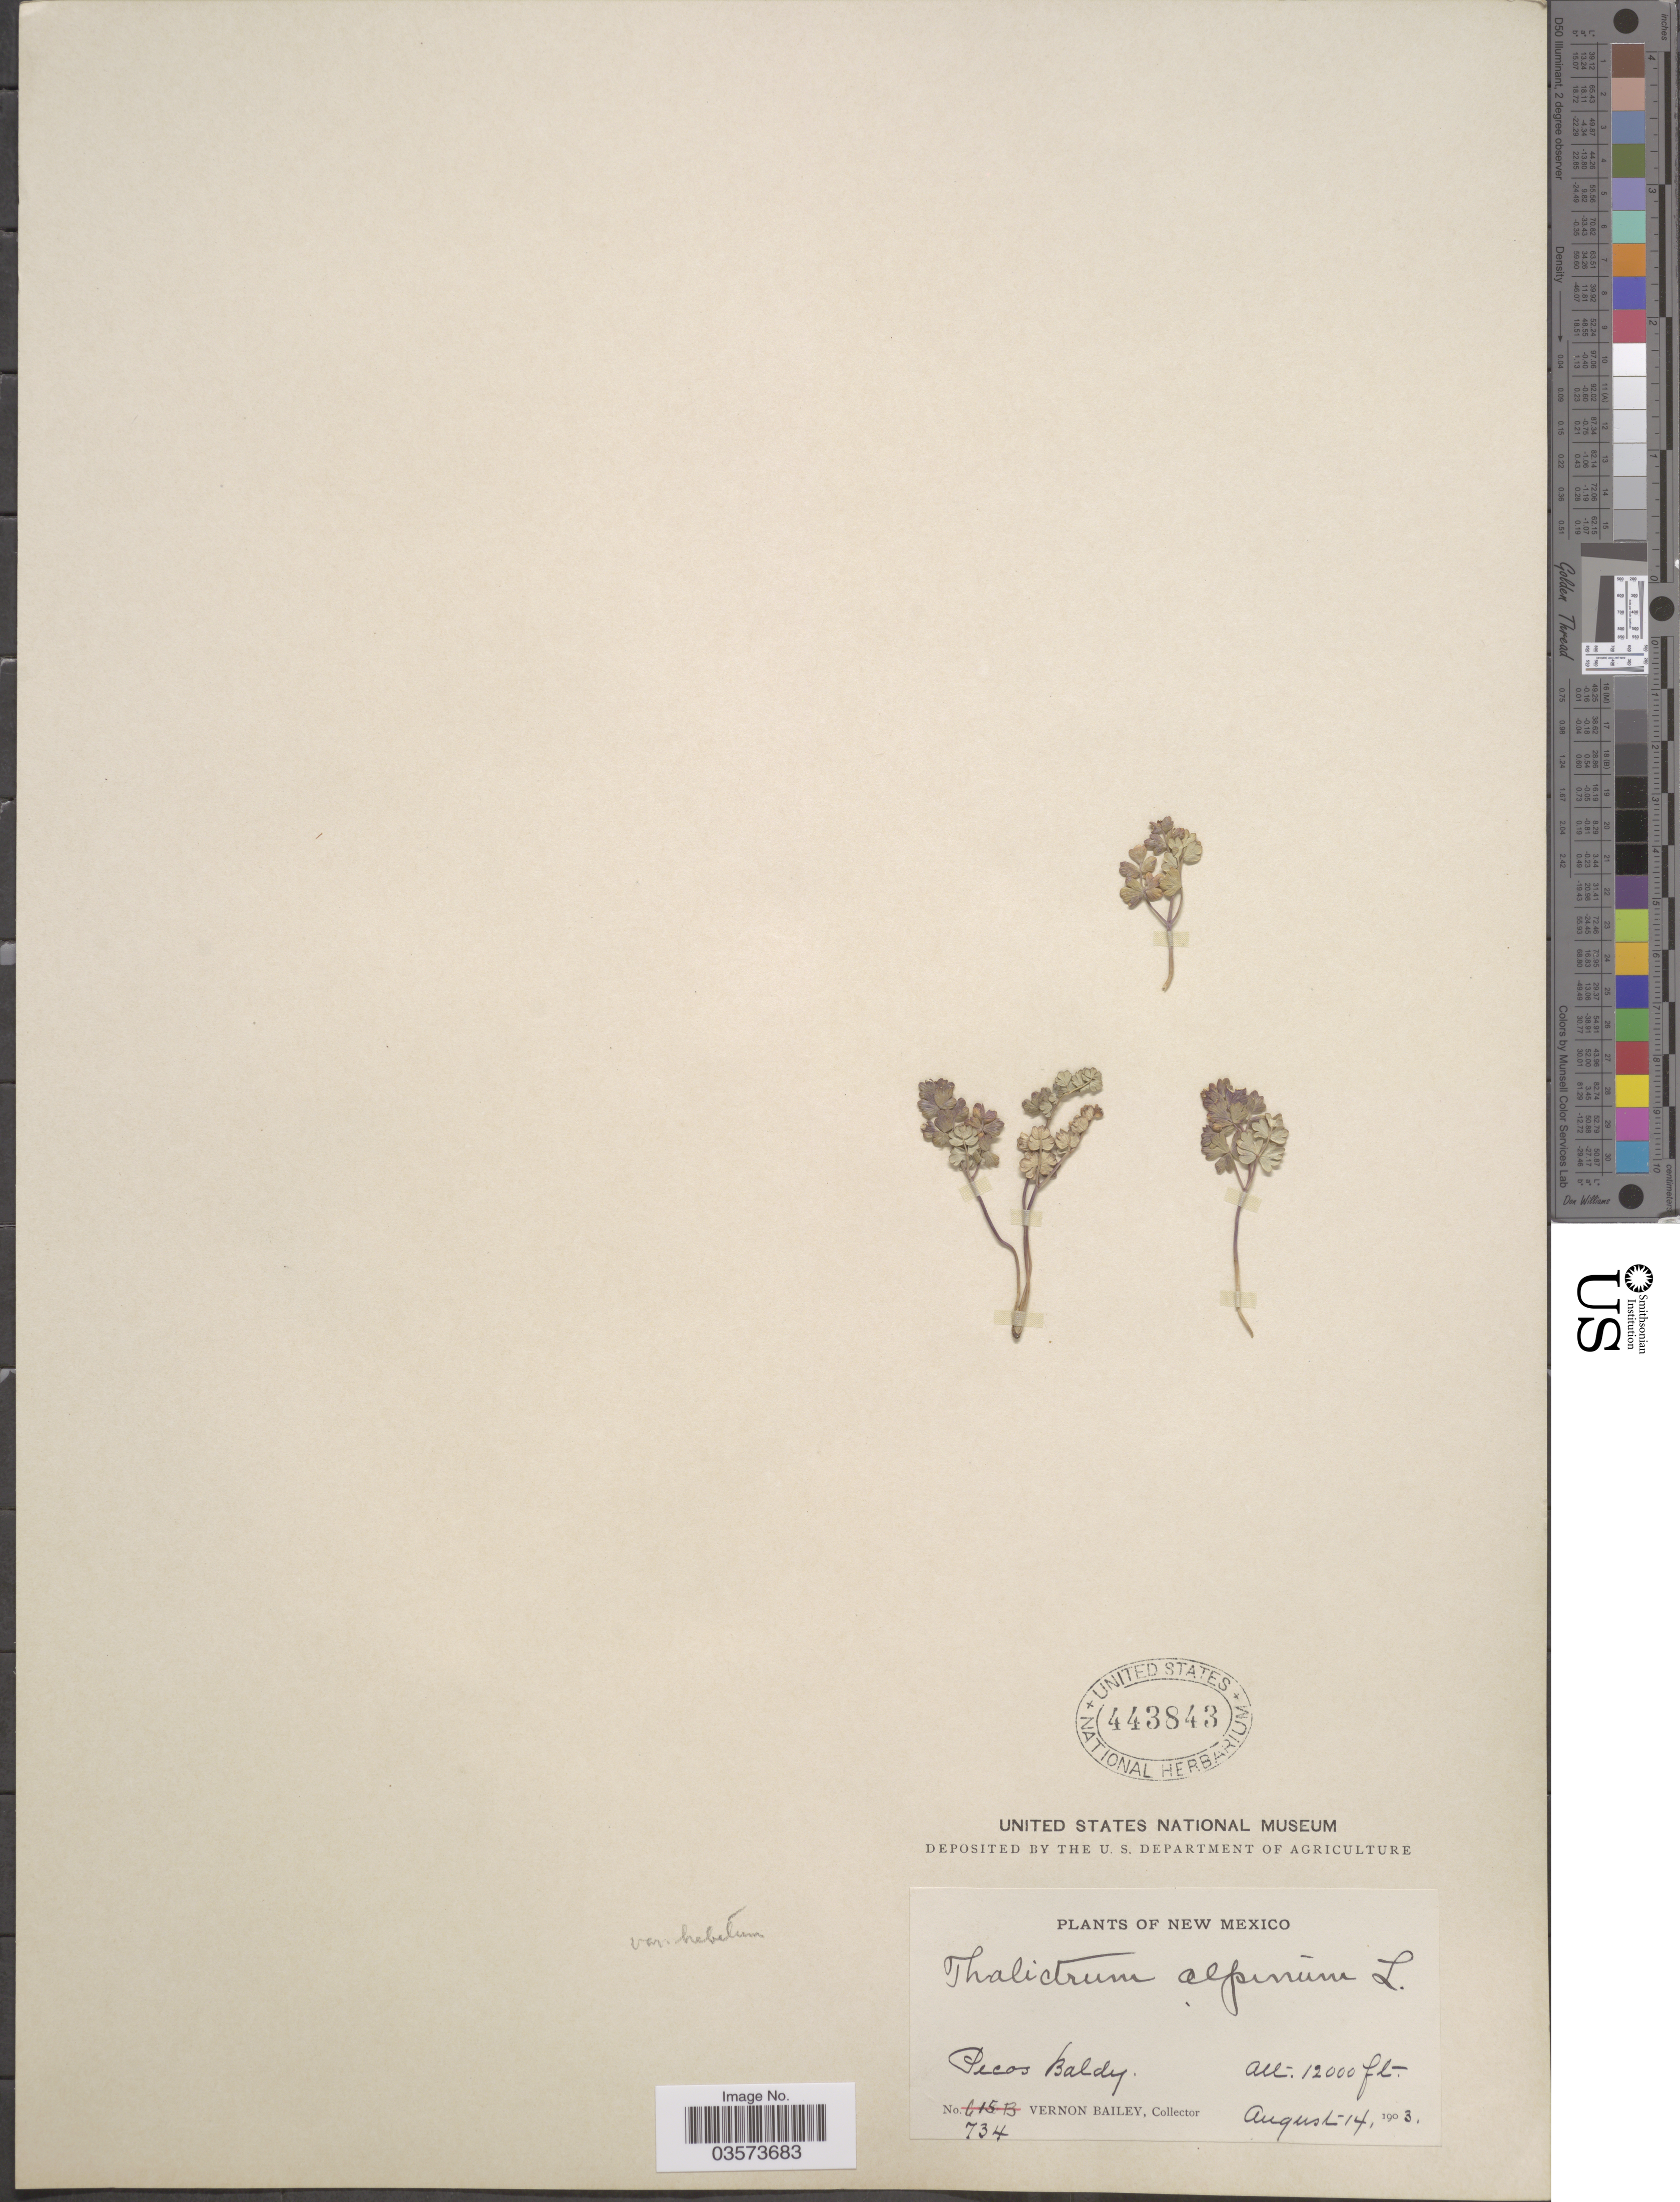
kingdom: Plantae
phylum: Tracheophyta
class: Magnoliopsida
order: Ranunculales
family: Ranunculaceae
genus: Thalictrum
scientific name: Thalictrum alpinum var. hebetum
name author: B. Boivin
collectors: V. O. Bailey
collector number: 734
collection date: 1903-08-14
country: United States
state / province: New Mexico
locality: Pecos Baldy.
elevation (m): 3658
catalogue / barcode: US 443843